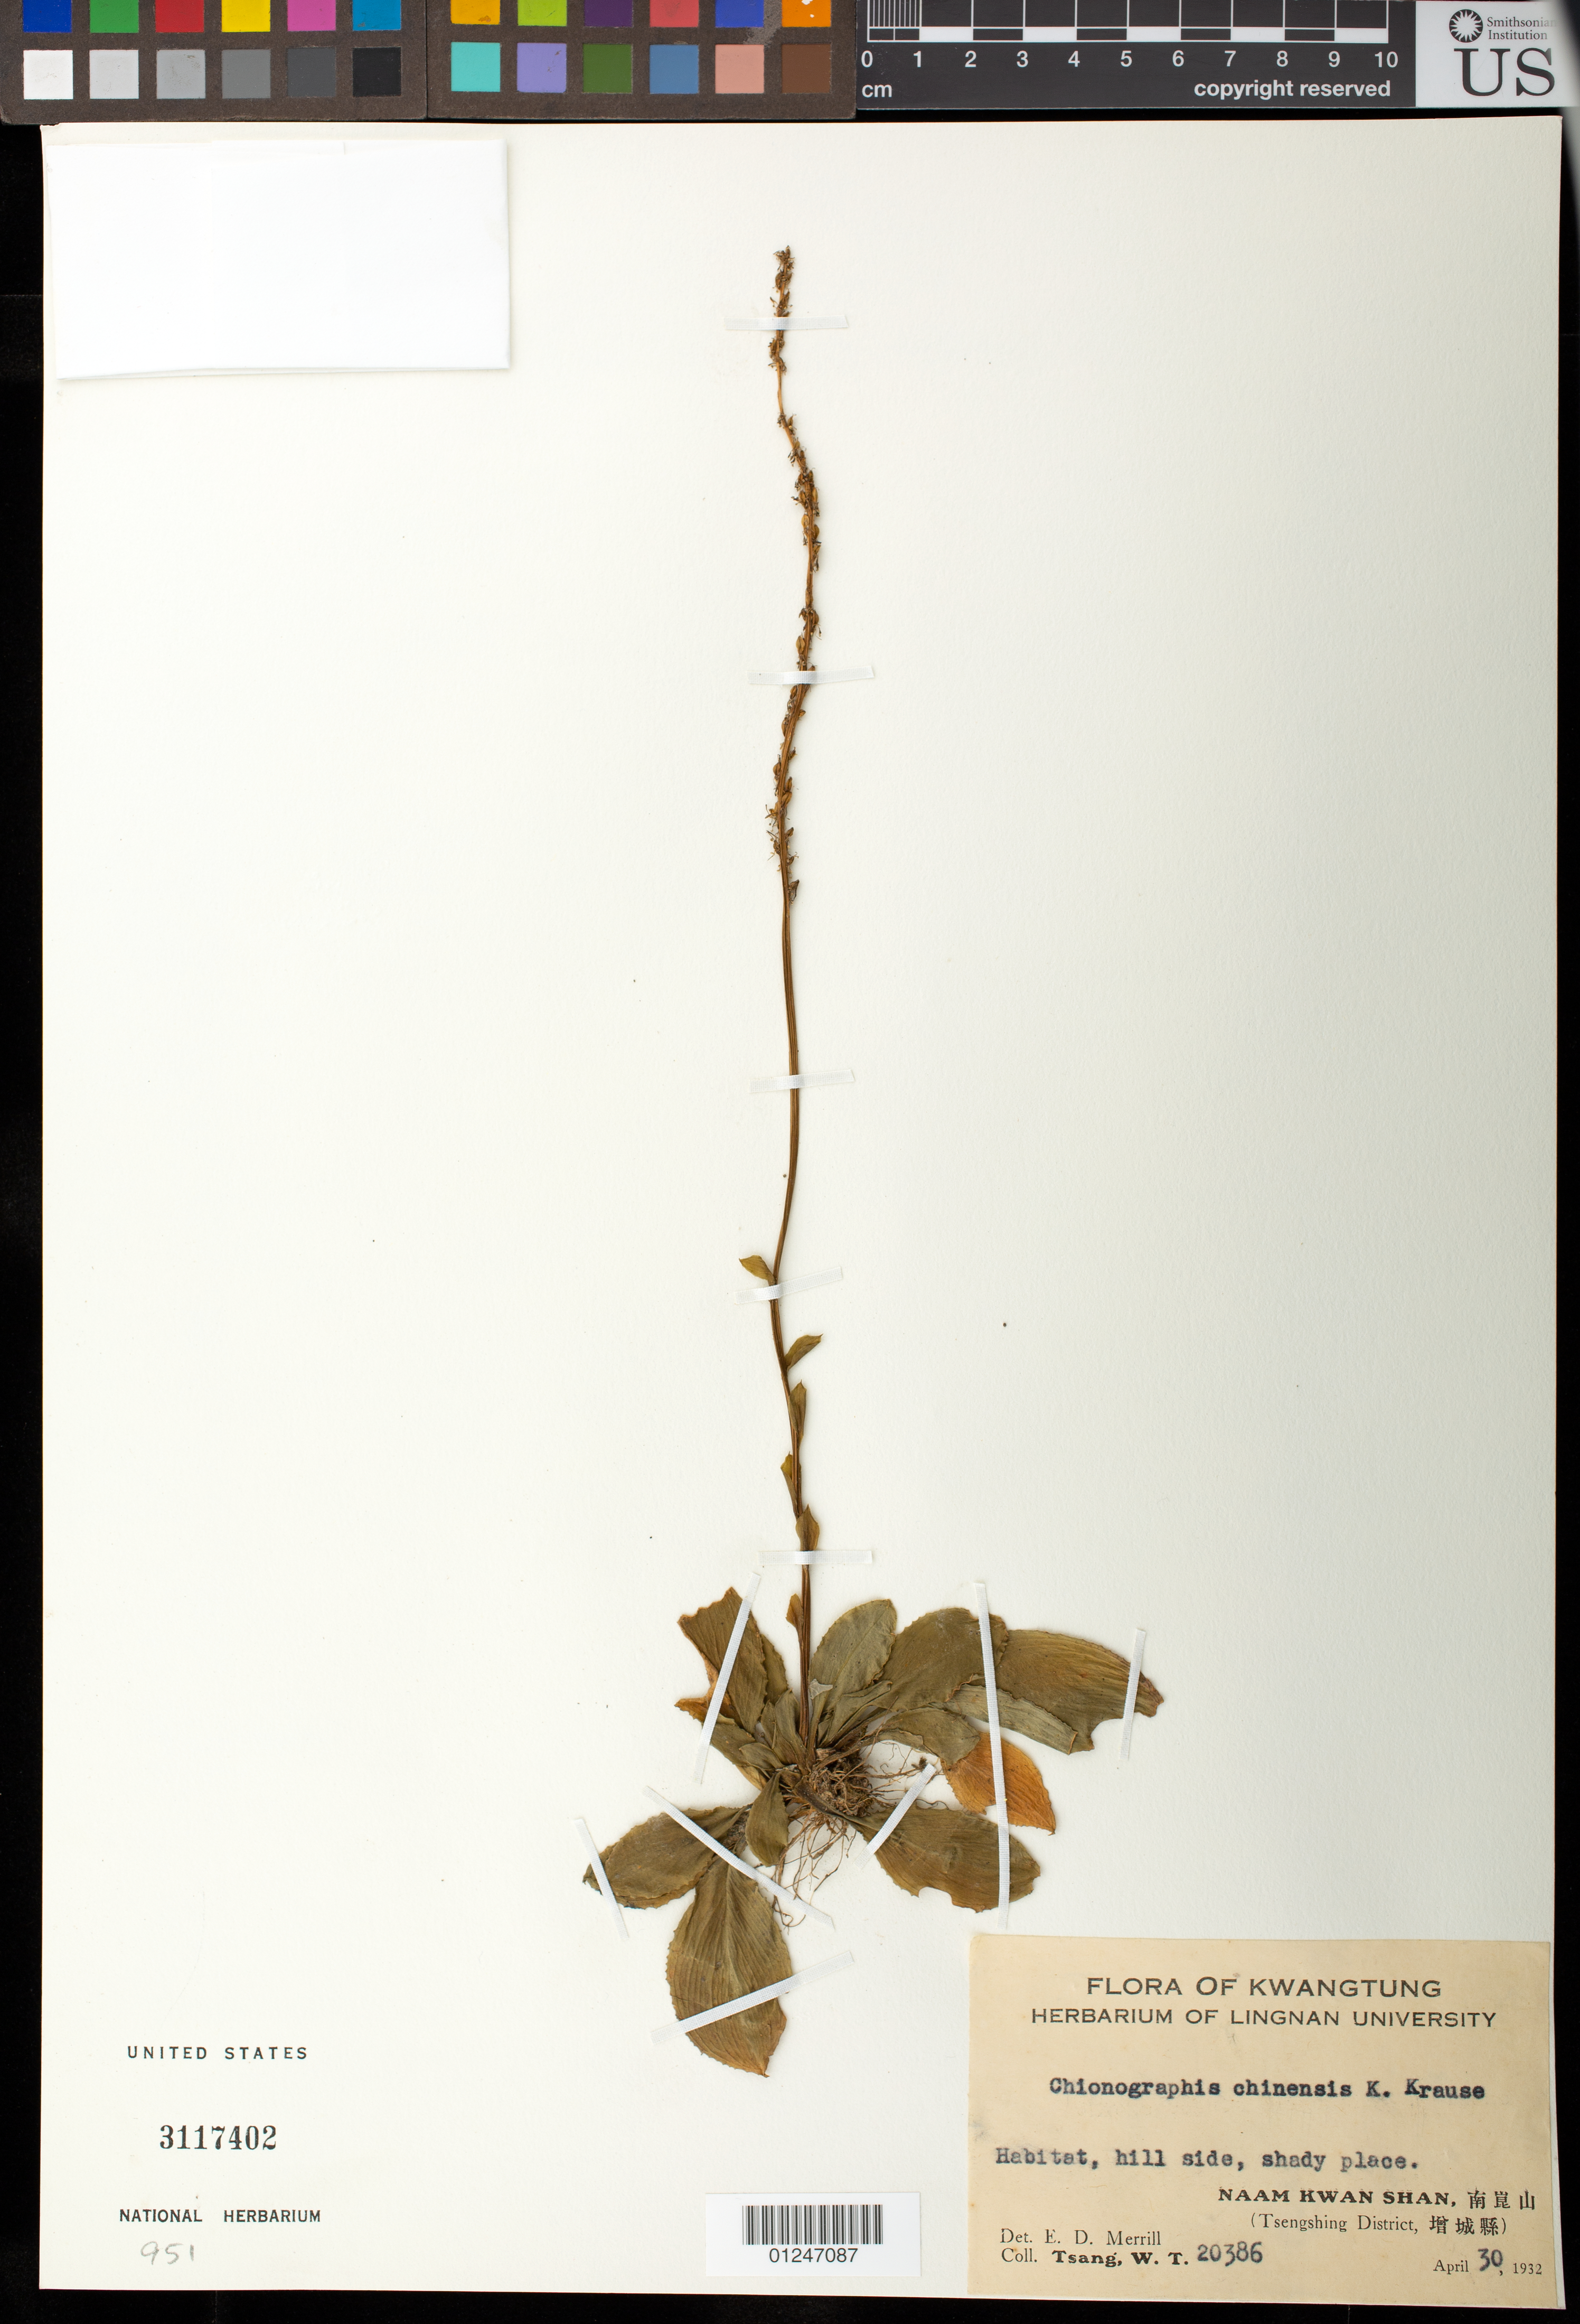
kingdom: Plantae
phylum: Tracheophyta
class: Liliopsida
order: Liliales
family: Melanthiaceae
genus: Chionographis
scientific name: Chionographis chinensis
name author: K. Krause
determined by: Merrill, Elmer D.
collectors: W. T. Tsang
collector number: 20386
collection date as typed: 30 Apr 1932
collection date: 1932-04-30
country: China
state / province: Guangdong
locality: Naam Kwan Shan.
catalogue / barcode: US 3117402